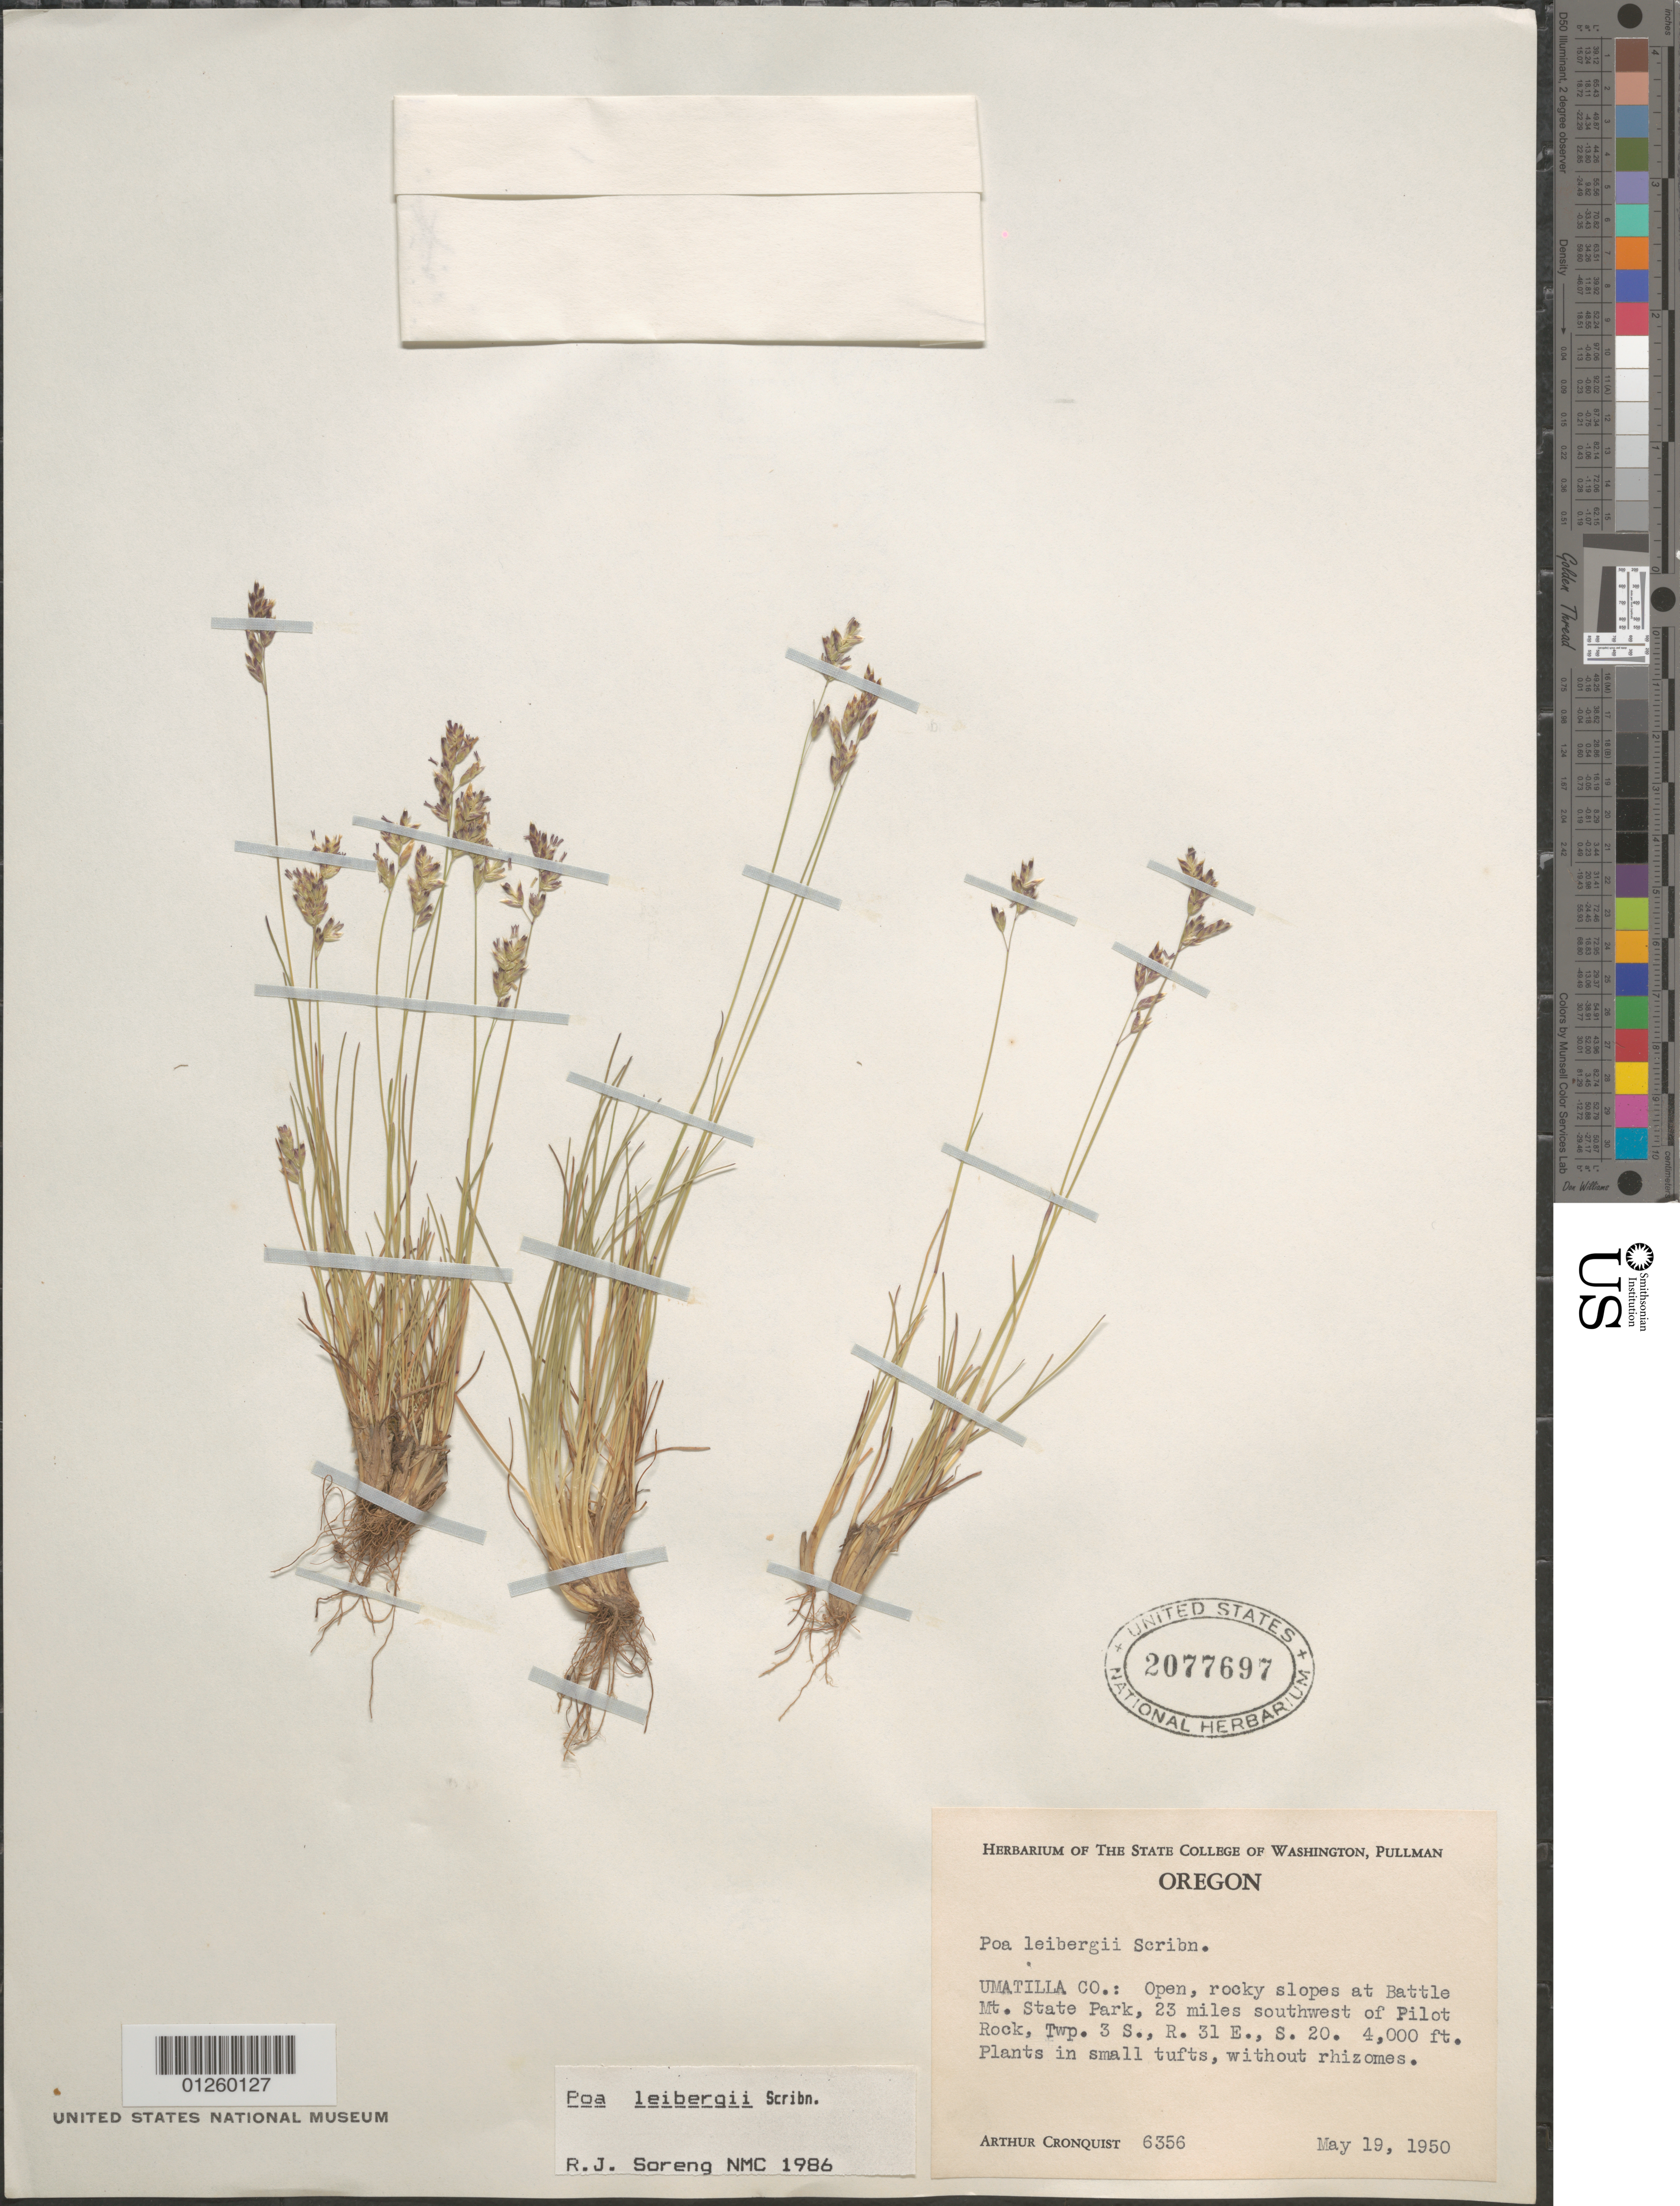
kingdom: Plantae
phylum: Tracheophyta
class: Liliopsida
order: Poales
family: Poaceae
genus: Poa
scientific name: Poa leibergii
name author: Scribn.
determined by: Soreng, Robert J., Research Associate (BOT), Smithsonian Institution - National Museum of Natural History (UNITED STATES)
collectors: A. Cronquist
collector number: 6356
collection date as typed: May 19, 1950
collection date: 1950-05-19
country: United States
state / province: Oregon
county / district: Umatilla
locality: Open, rocky slopes at Battle Mt. State Park, 23 miles southwest of Pilot Rock. Twp. 3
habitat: Open, rocky slopes.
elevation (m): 1219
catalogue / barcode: US 2077697